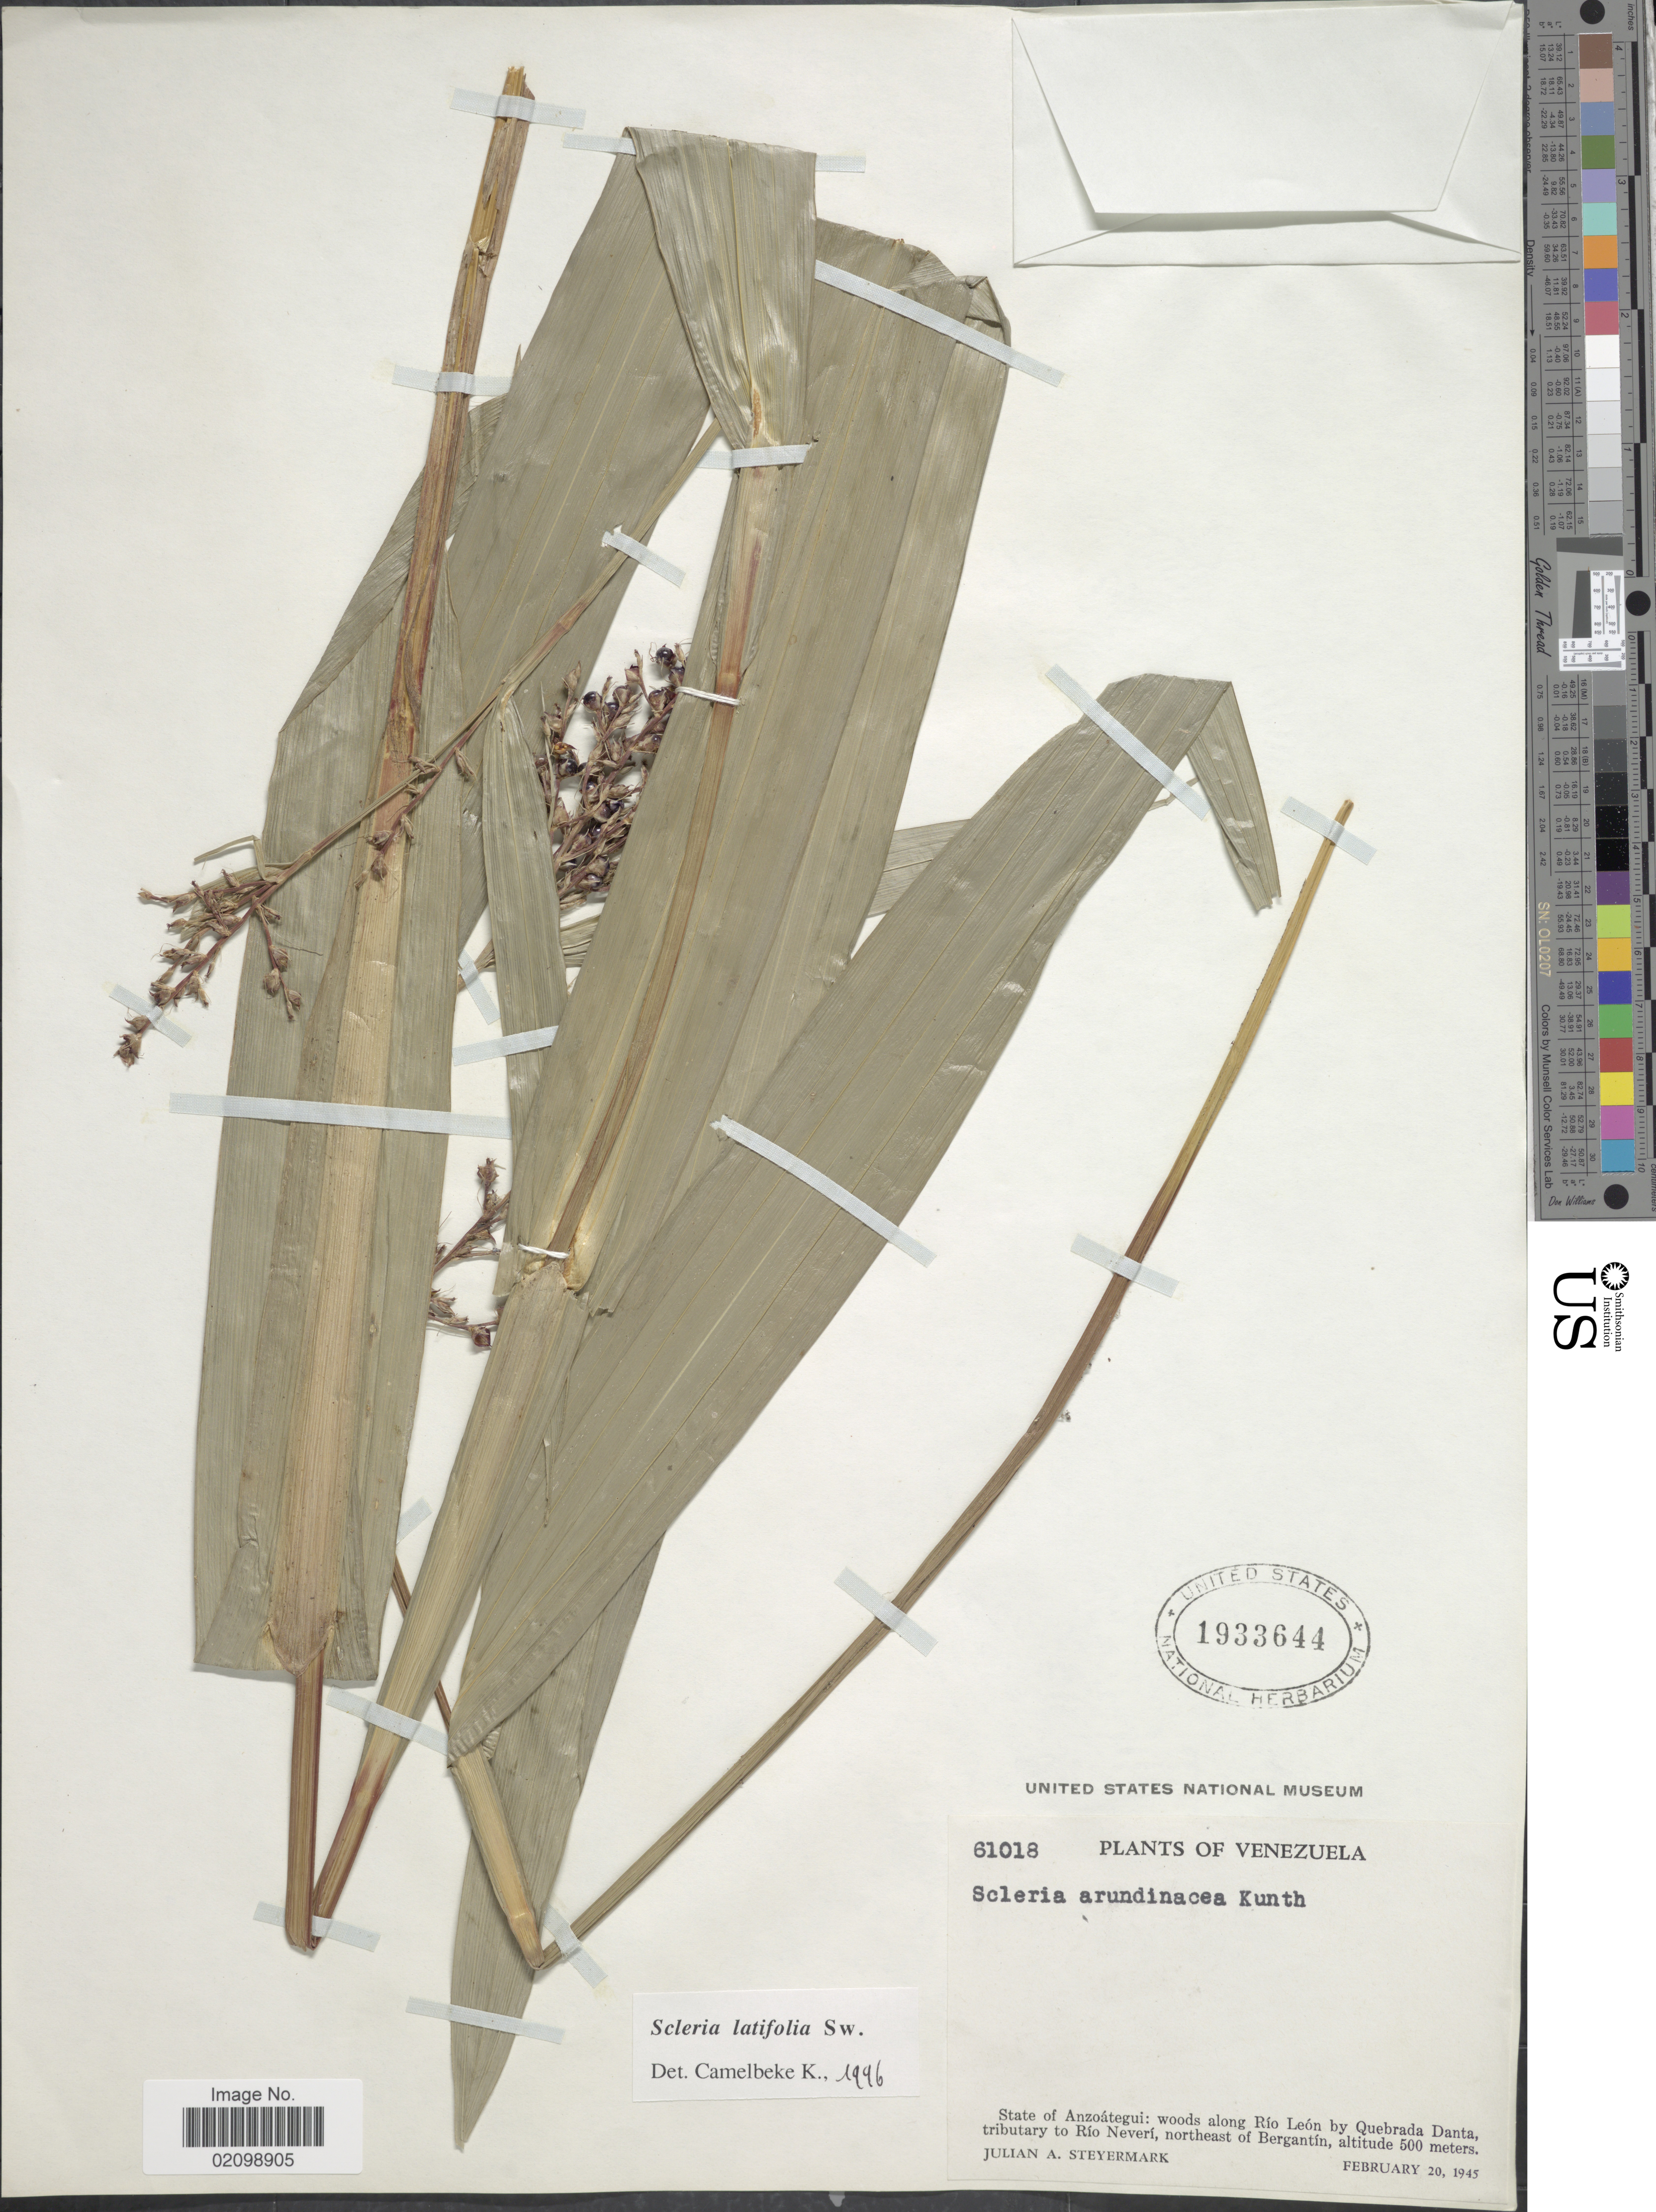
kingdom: Plantae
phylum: Tracheophyta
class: Liliopsida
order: Poales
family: Cyperaceae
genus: Scleria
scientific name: Scleria latifolia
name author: Sw.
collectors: J. Steyermark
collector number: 61018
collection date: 1945-02-20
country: Venezuela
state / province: Anzoategui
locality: State of Anzoategui: woods along Rio Leon by Quebrada Danta, tributary to Rio Neveri, northeast of Bergantin.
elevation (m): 500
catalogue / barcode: US 1933644